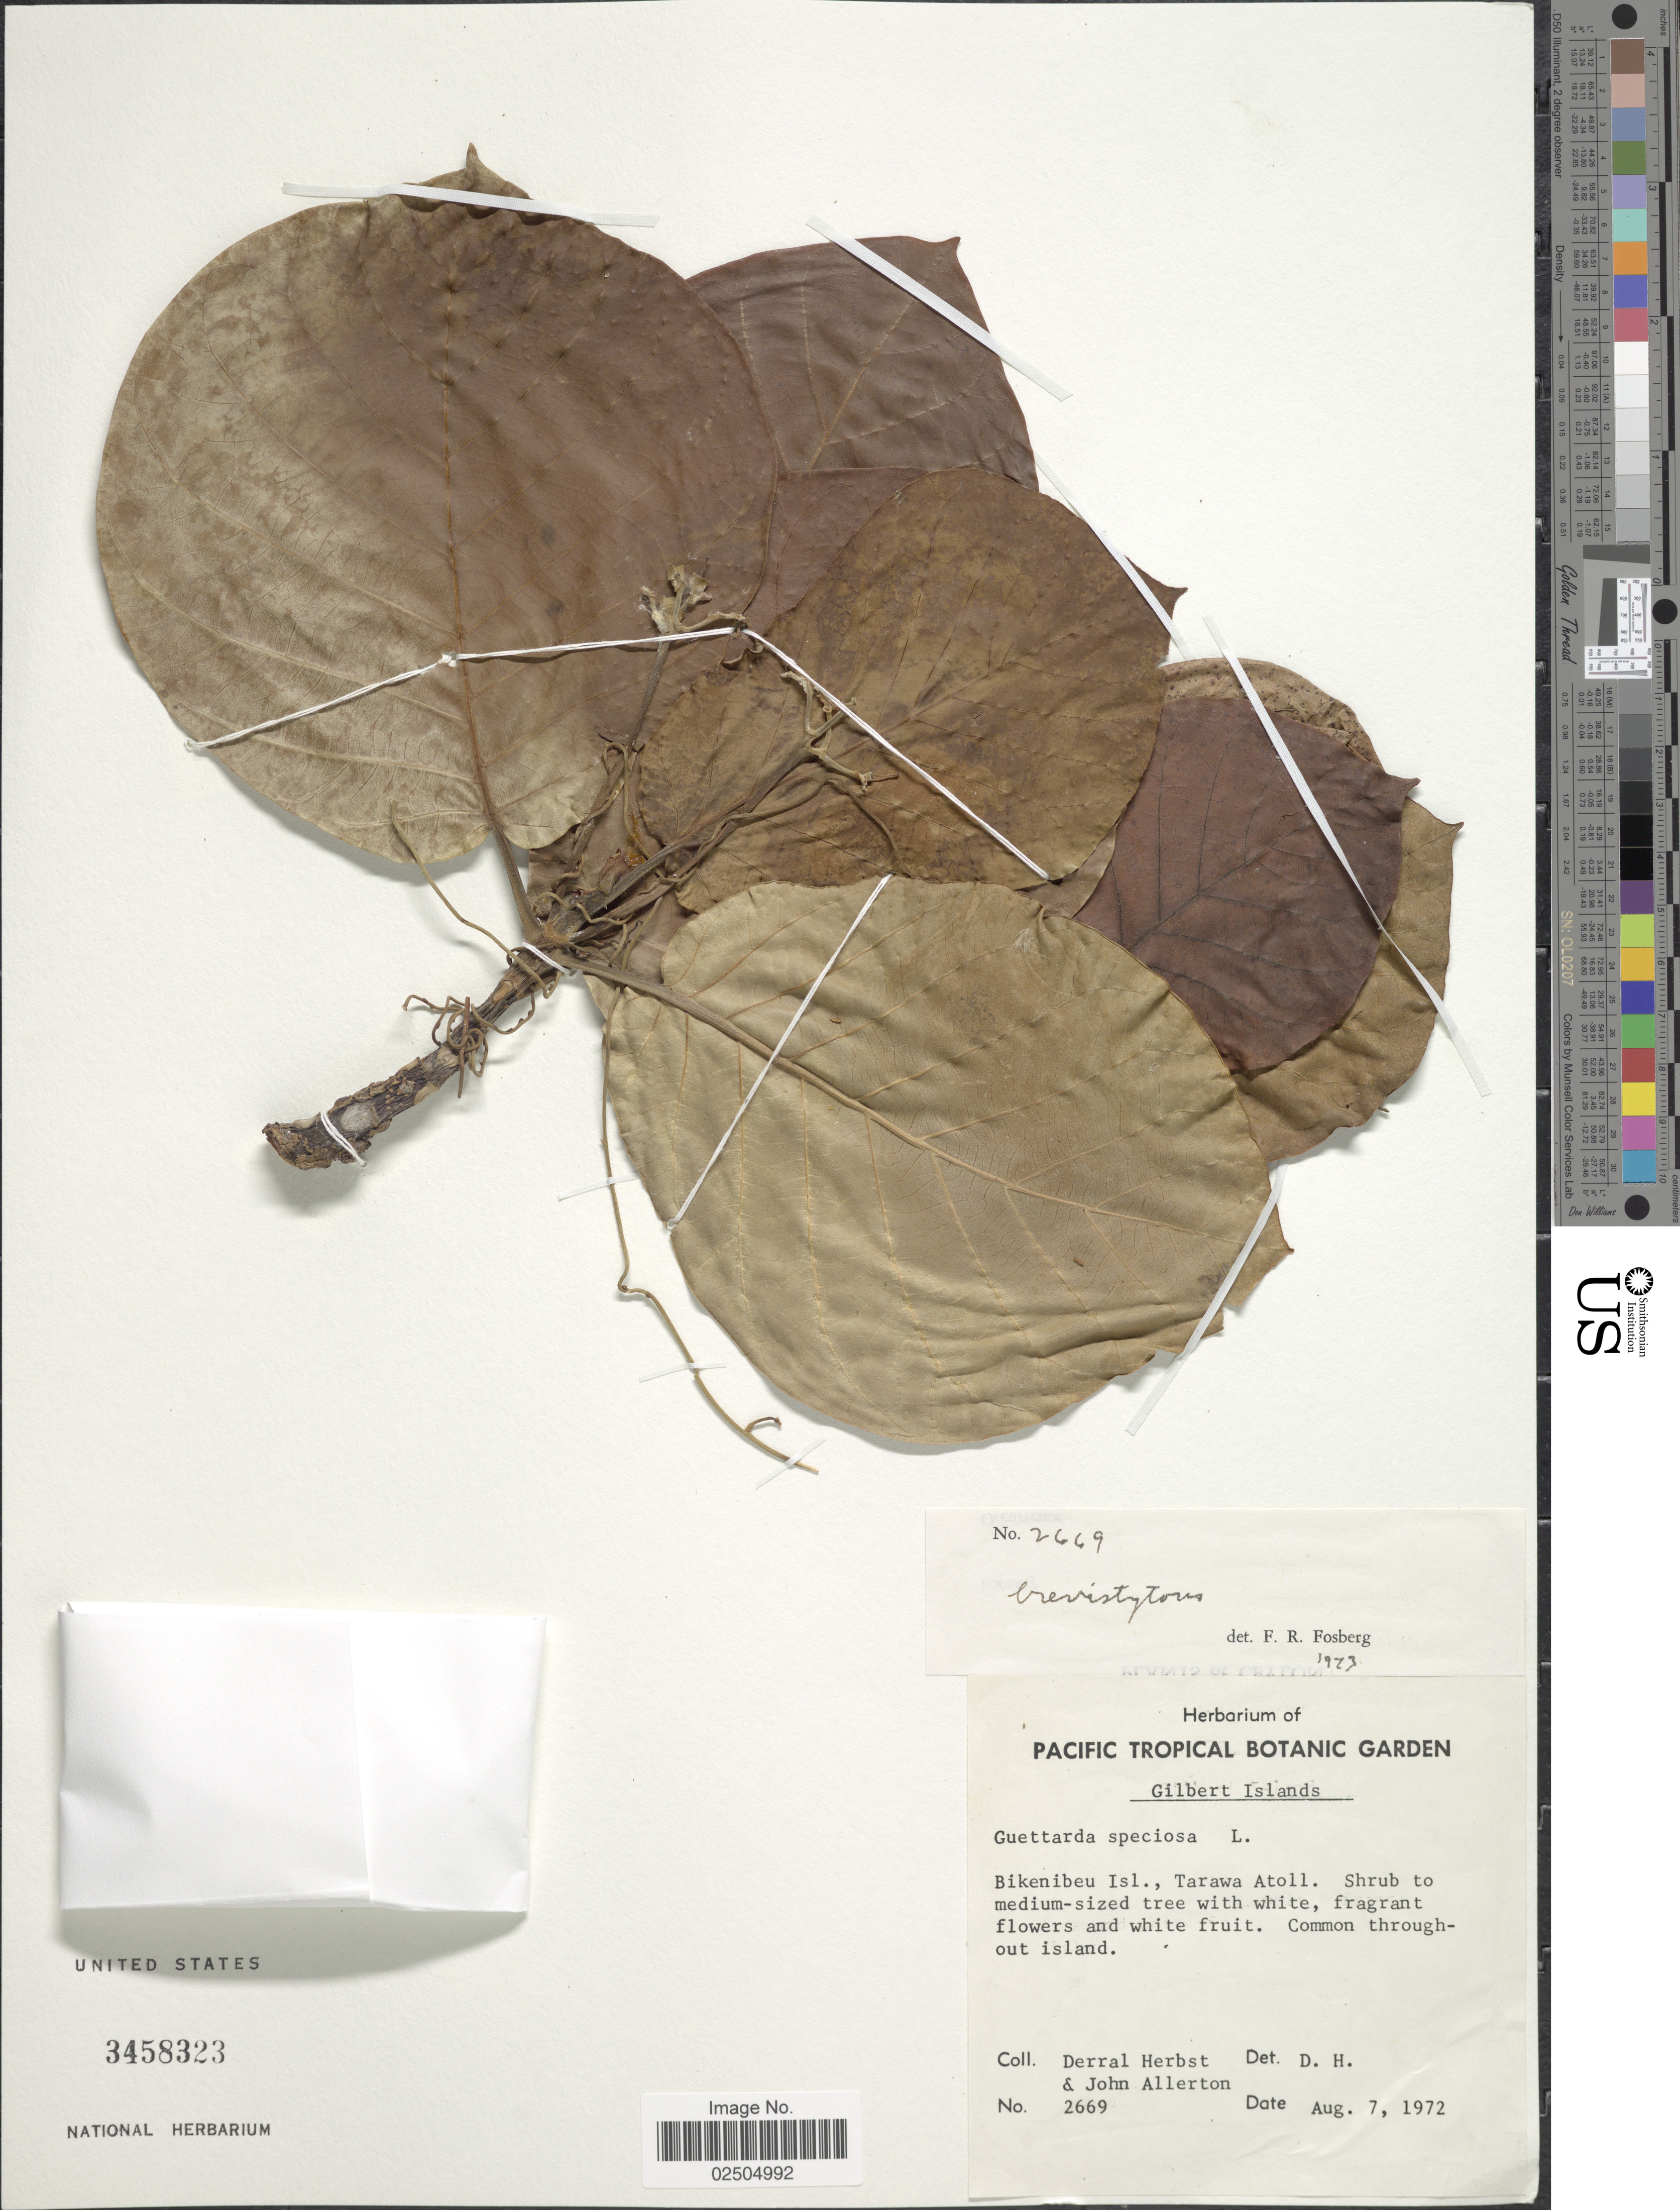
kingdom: Plantae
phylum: Tracheophyta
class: Magnoliopsida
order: Gentianales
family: Rubiaceae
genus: Guettarda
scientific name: Guettarda speciosa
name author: L.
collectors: D. R. Herbst & J. Allerton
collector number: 2669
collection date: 1972-08-07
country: Kiribati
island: Tarawa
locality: Gilbert Islands, Bikenibeu Isl., Tarawa Atoll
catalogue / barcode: US 3458323